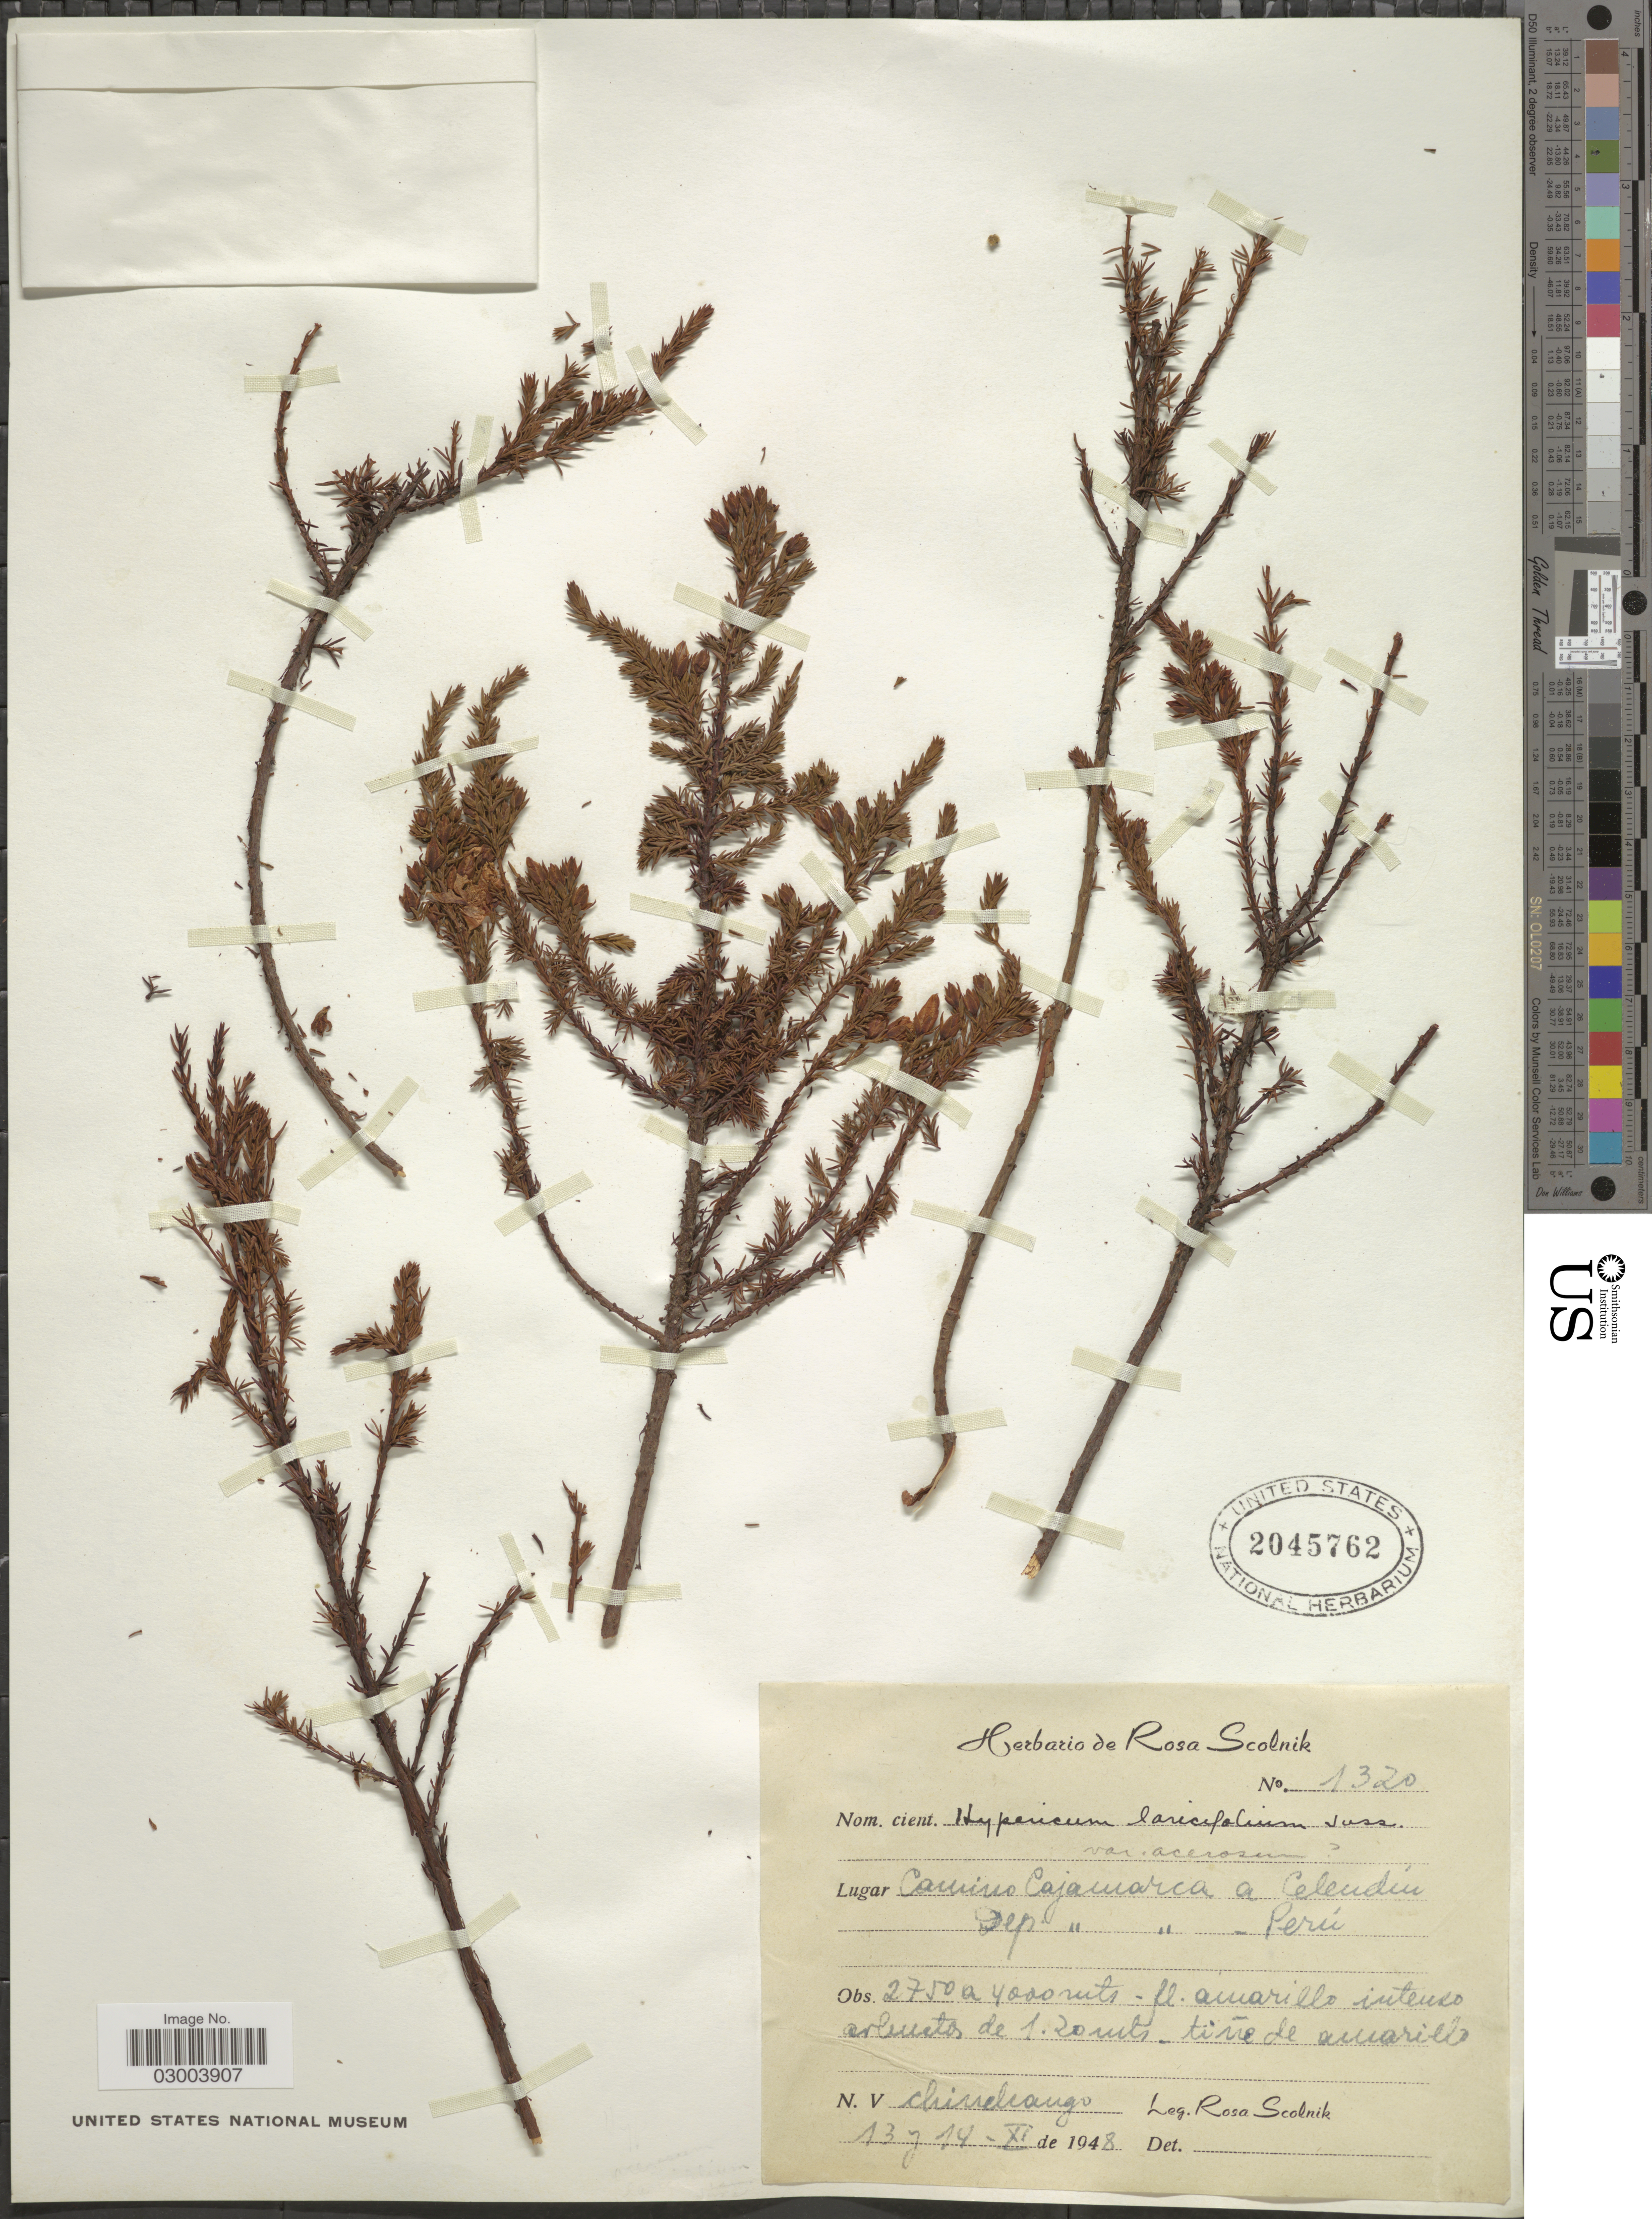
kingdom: Plantae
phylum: Tracheophyta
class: Magnoliopsida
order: Malpighiales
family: Hypericaceae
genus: Hypericum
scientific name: Hypericum laricifolium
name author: Juss.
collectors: R. Scolnik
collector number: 1320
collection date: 1948-11-13/1948-11-14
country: Peru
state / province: Cajamarca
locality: Camino Cajamarca a Celendín, Dep. Cajamarca.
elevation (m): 2750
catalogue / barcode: US 2045762